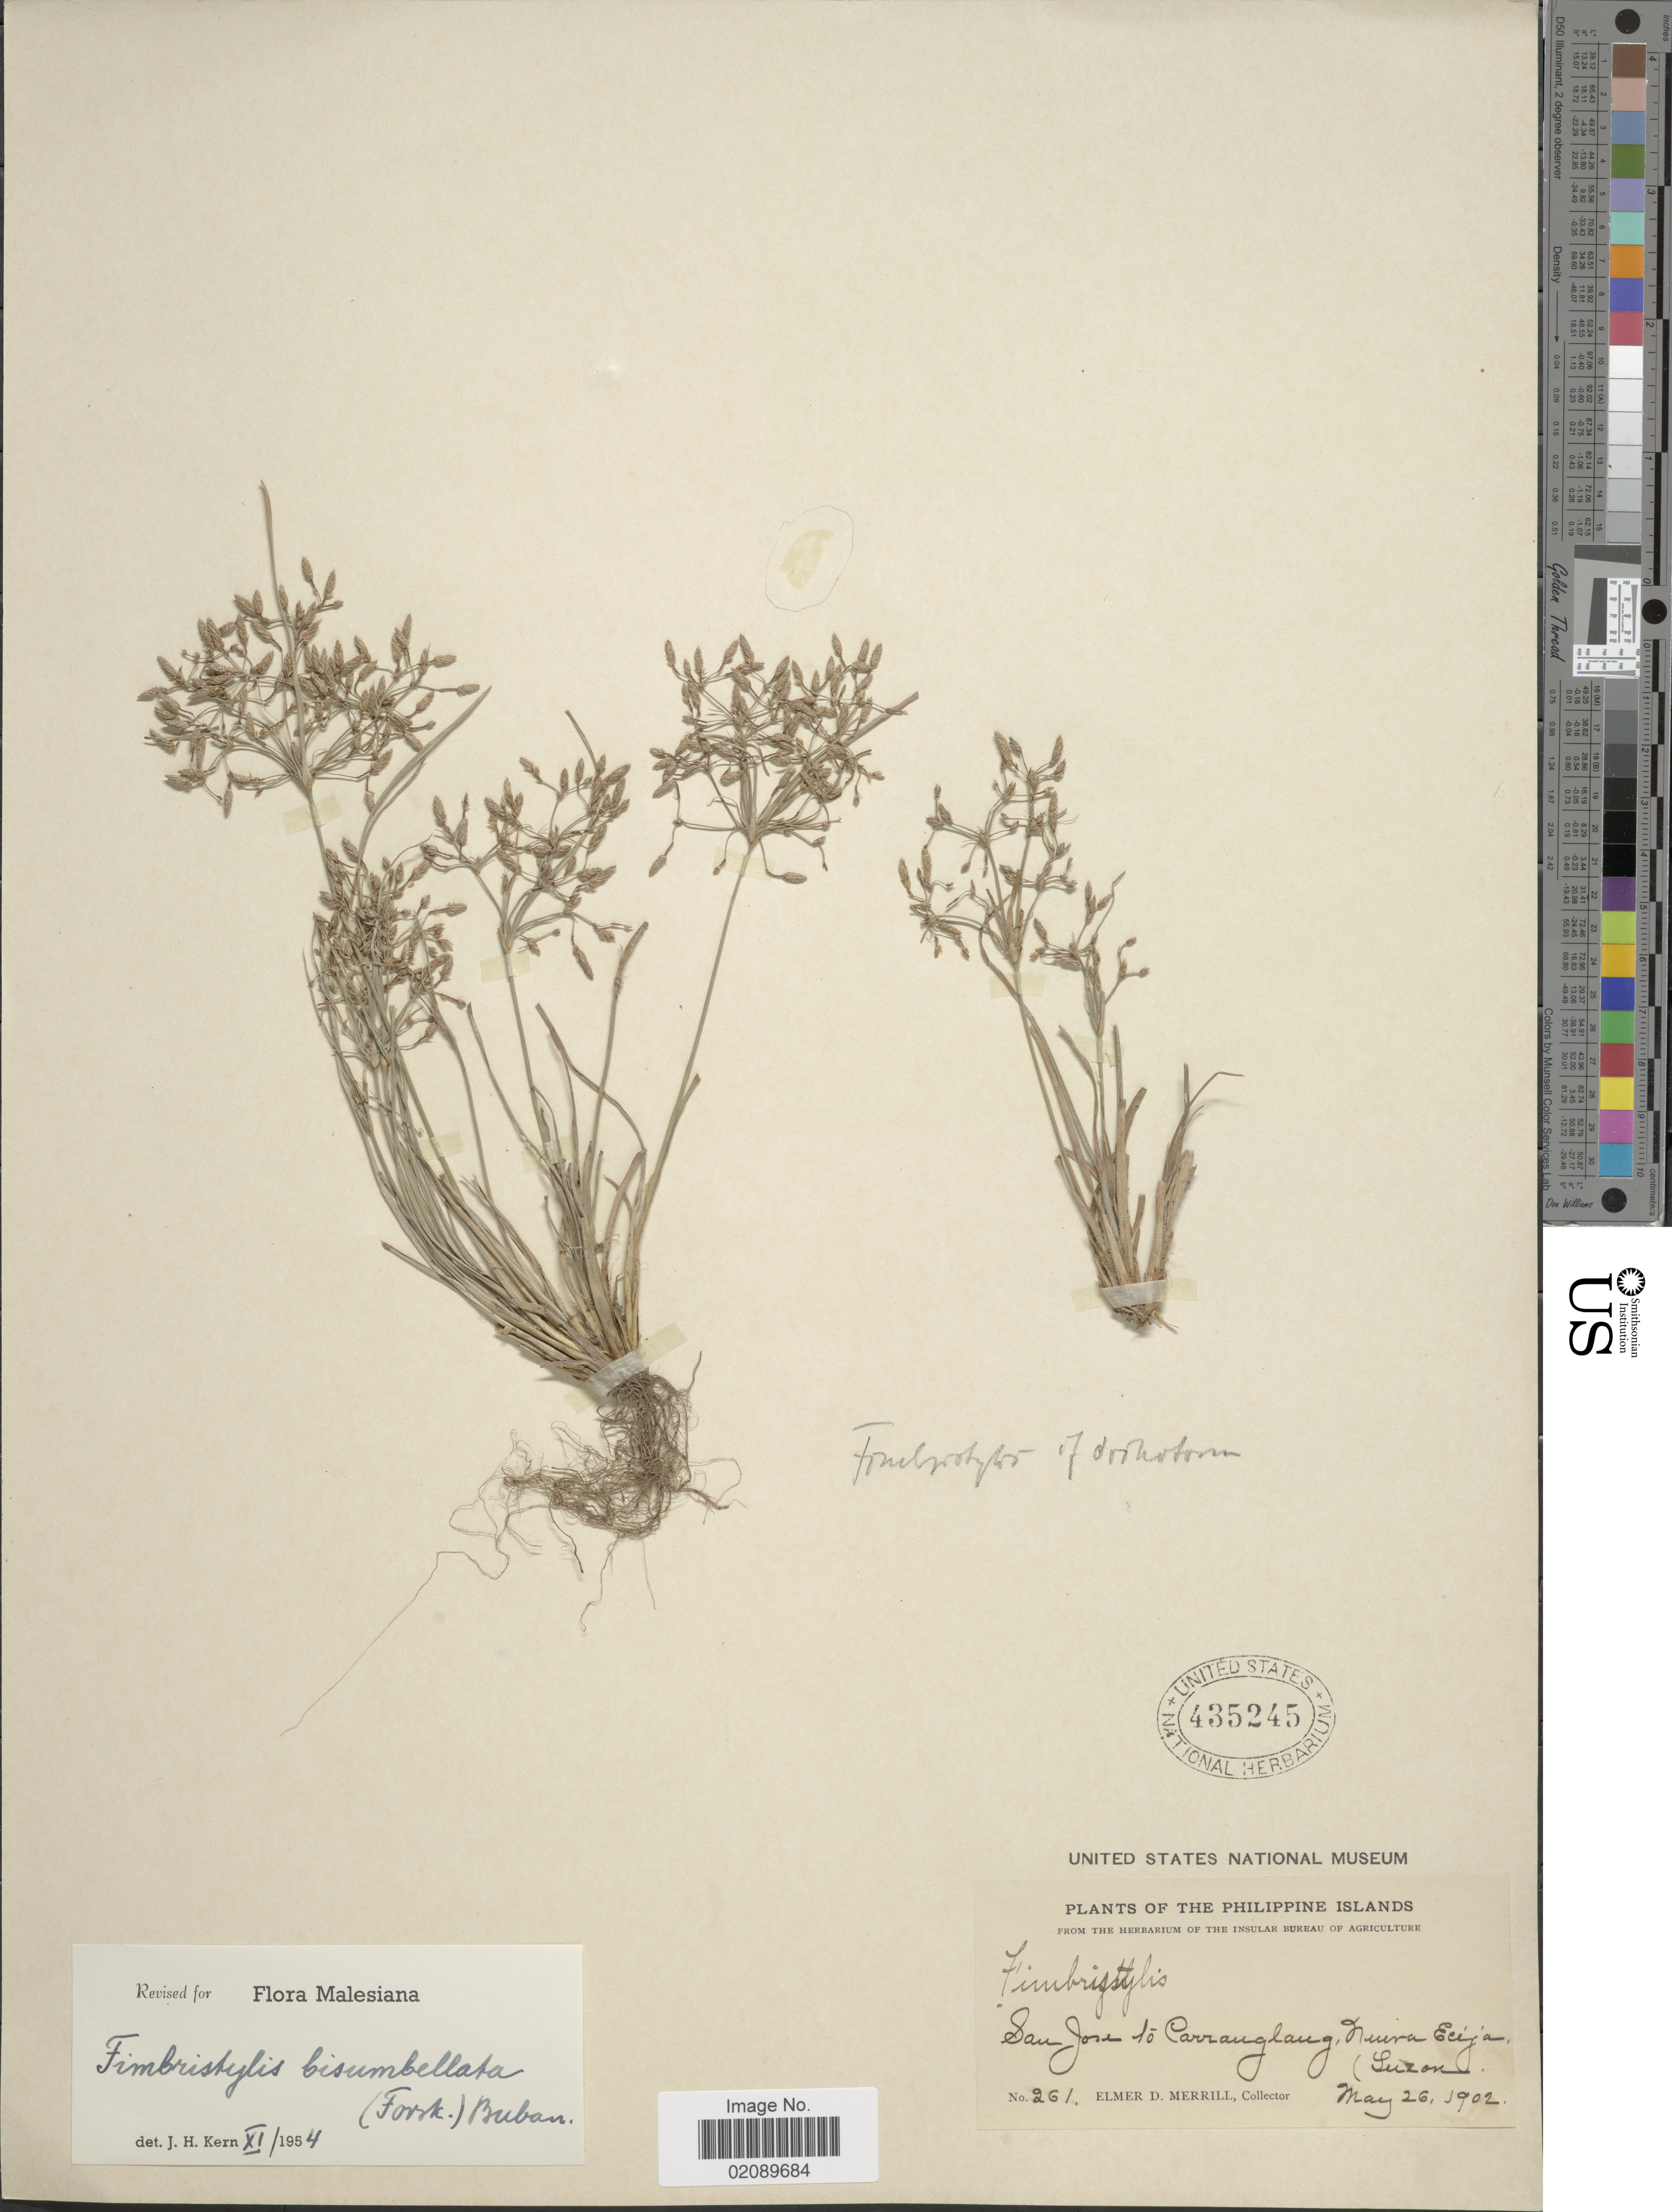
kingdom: Plantae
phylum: Tracheophyta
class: Liliopsida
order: Poales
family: Cyperaceae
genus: Fimbristylis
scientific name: Fimbristylis bisumbellata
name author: (Forssk.) Bubani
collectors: E. D. Merrill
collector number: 261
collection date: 1902-05-26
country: Philippines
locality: Philippine Islands, San Jose to Parranglang, Nueva Ecija, Luzon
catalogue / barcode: US 435245